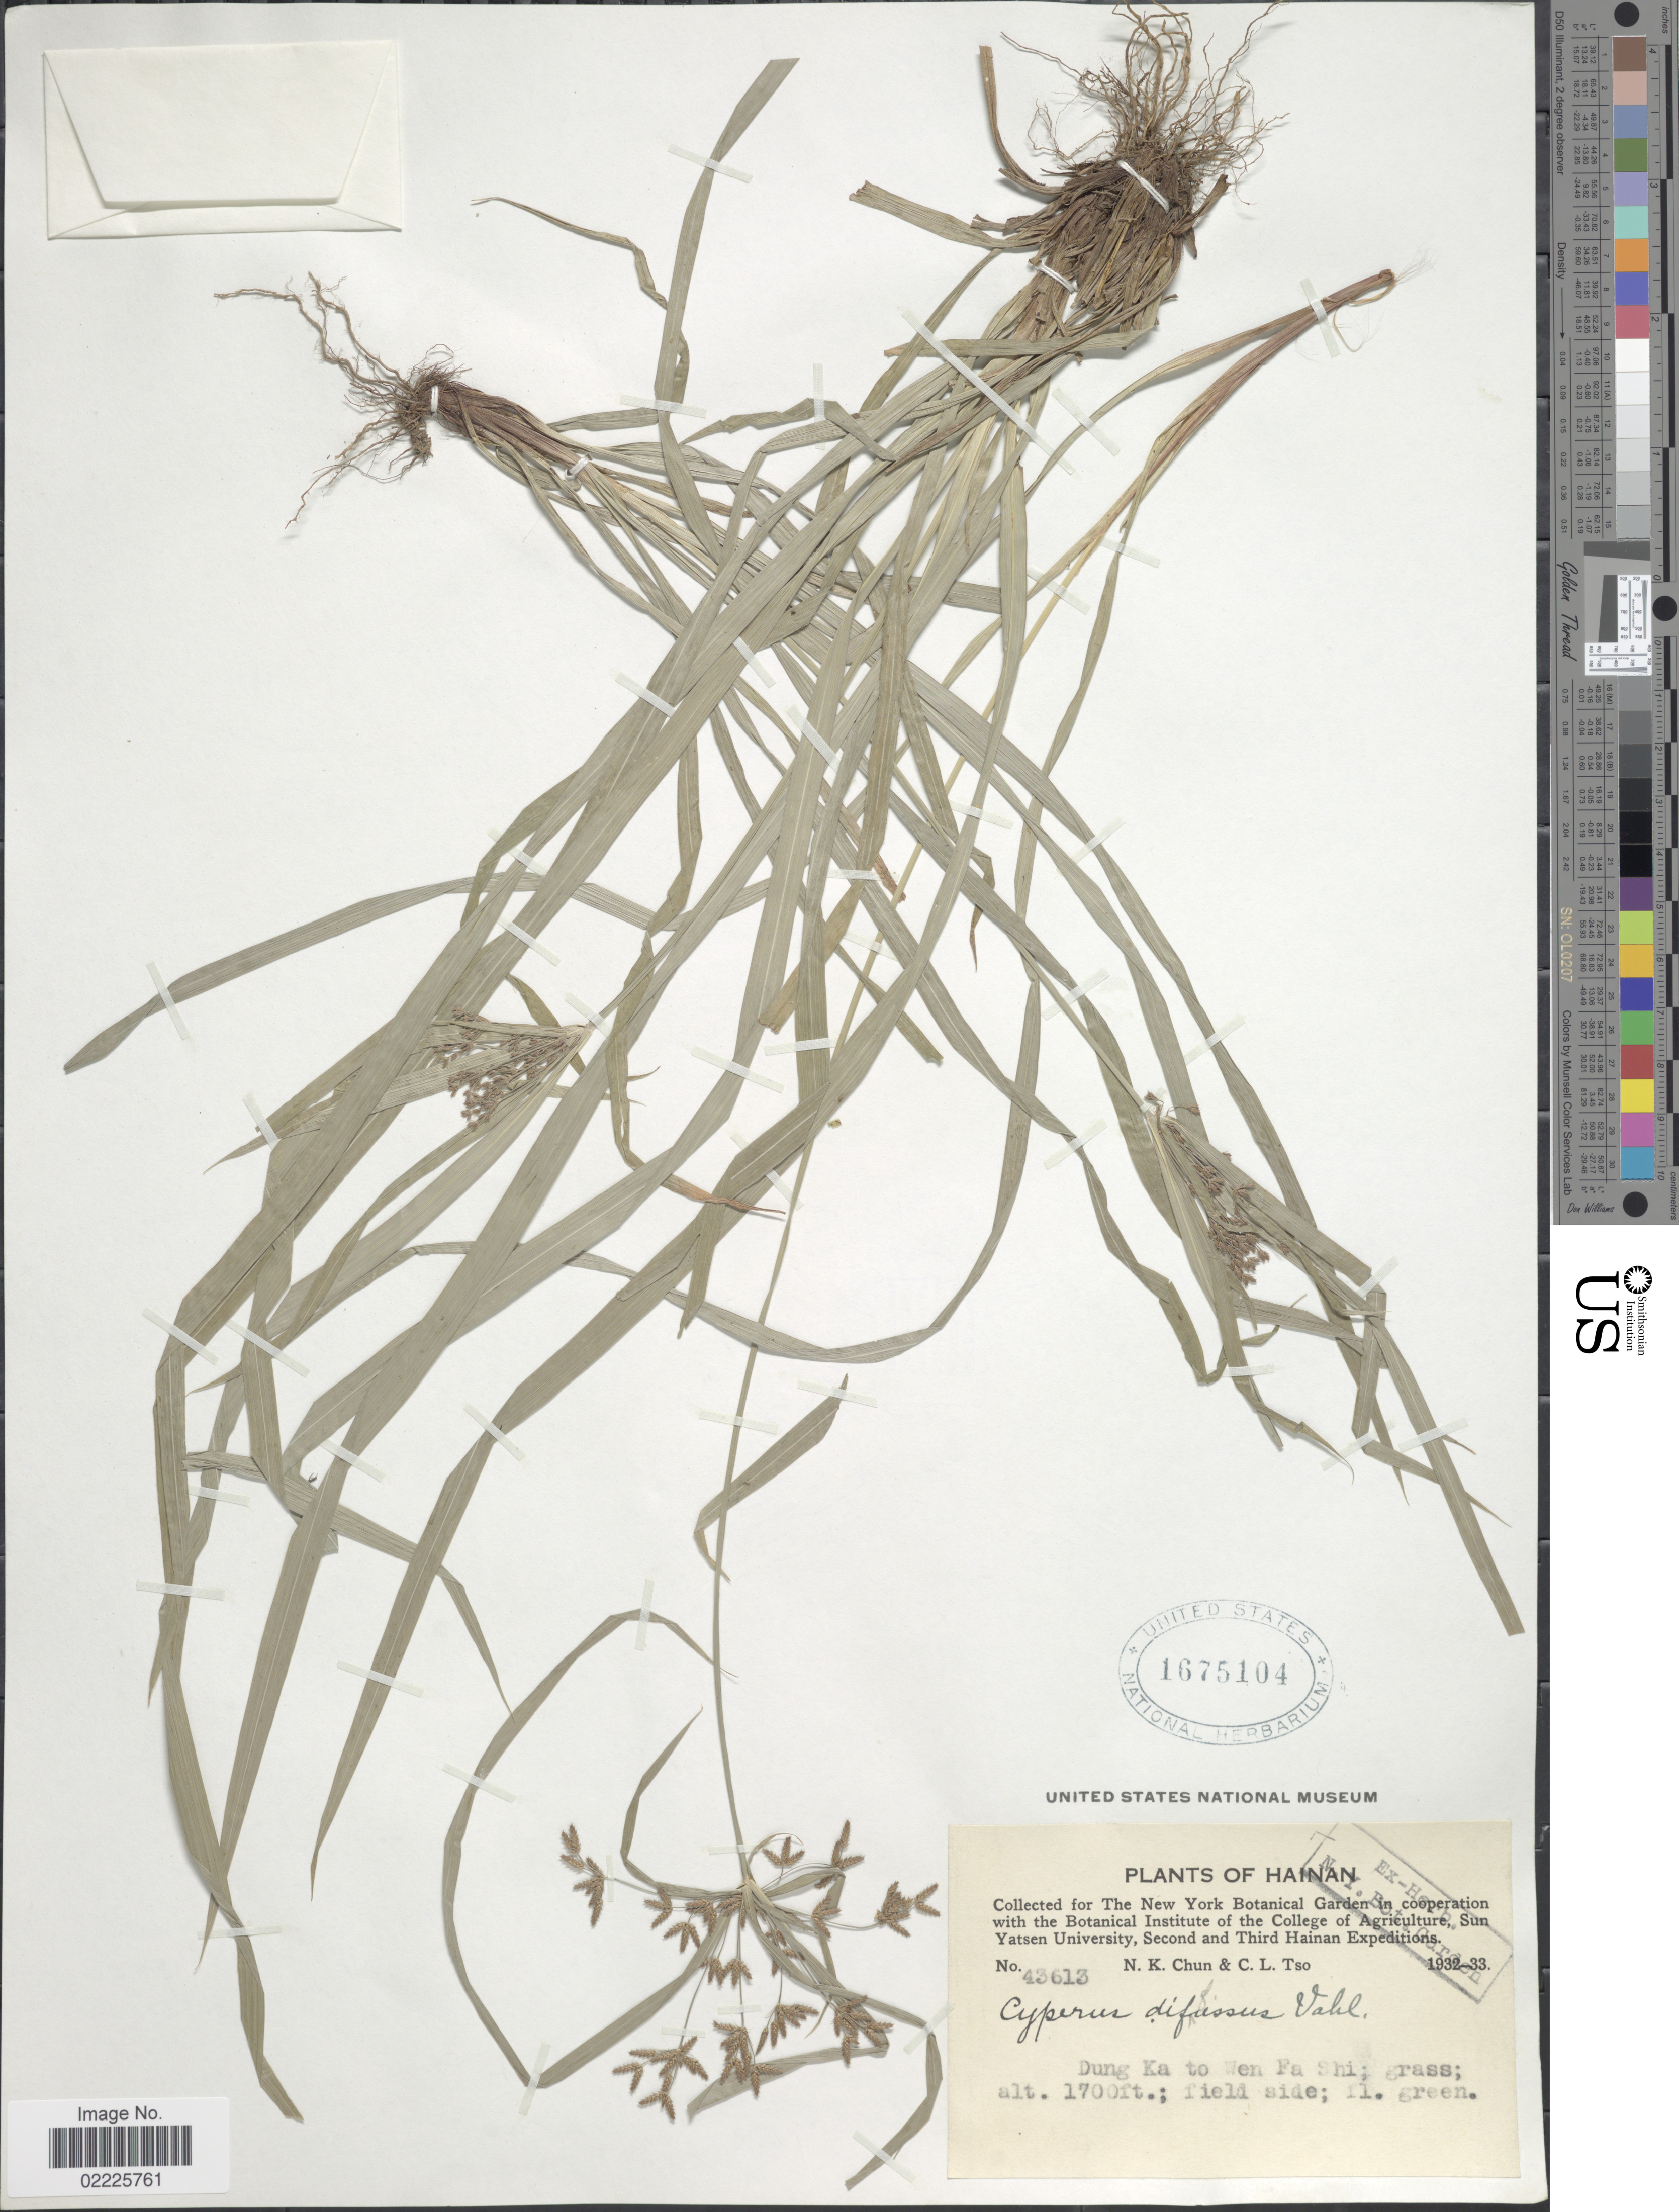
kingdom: Plantae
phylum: Tracheophyta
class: Liliopsida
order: Poales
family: Cyperaceae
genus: Cyperus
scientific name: Cyperus diffusus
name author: Vahl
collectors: N. K. Chun & C. Tso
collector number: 43613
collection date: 1932/1933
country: China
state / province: Hainan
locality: Dung Ka to Wen Fa Shi; field side.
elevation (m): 518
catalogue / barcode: US 1675104